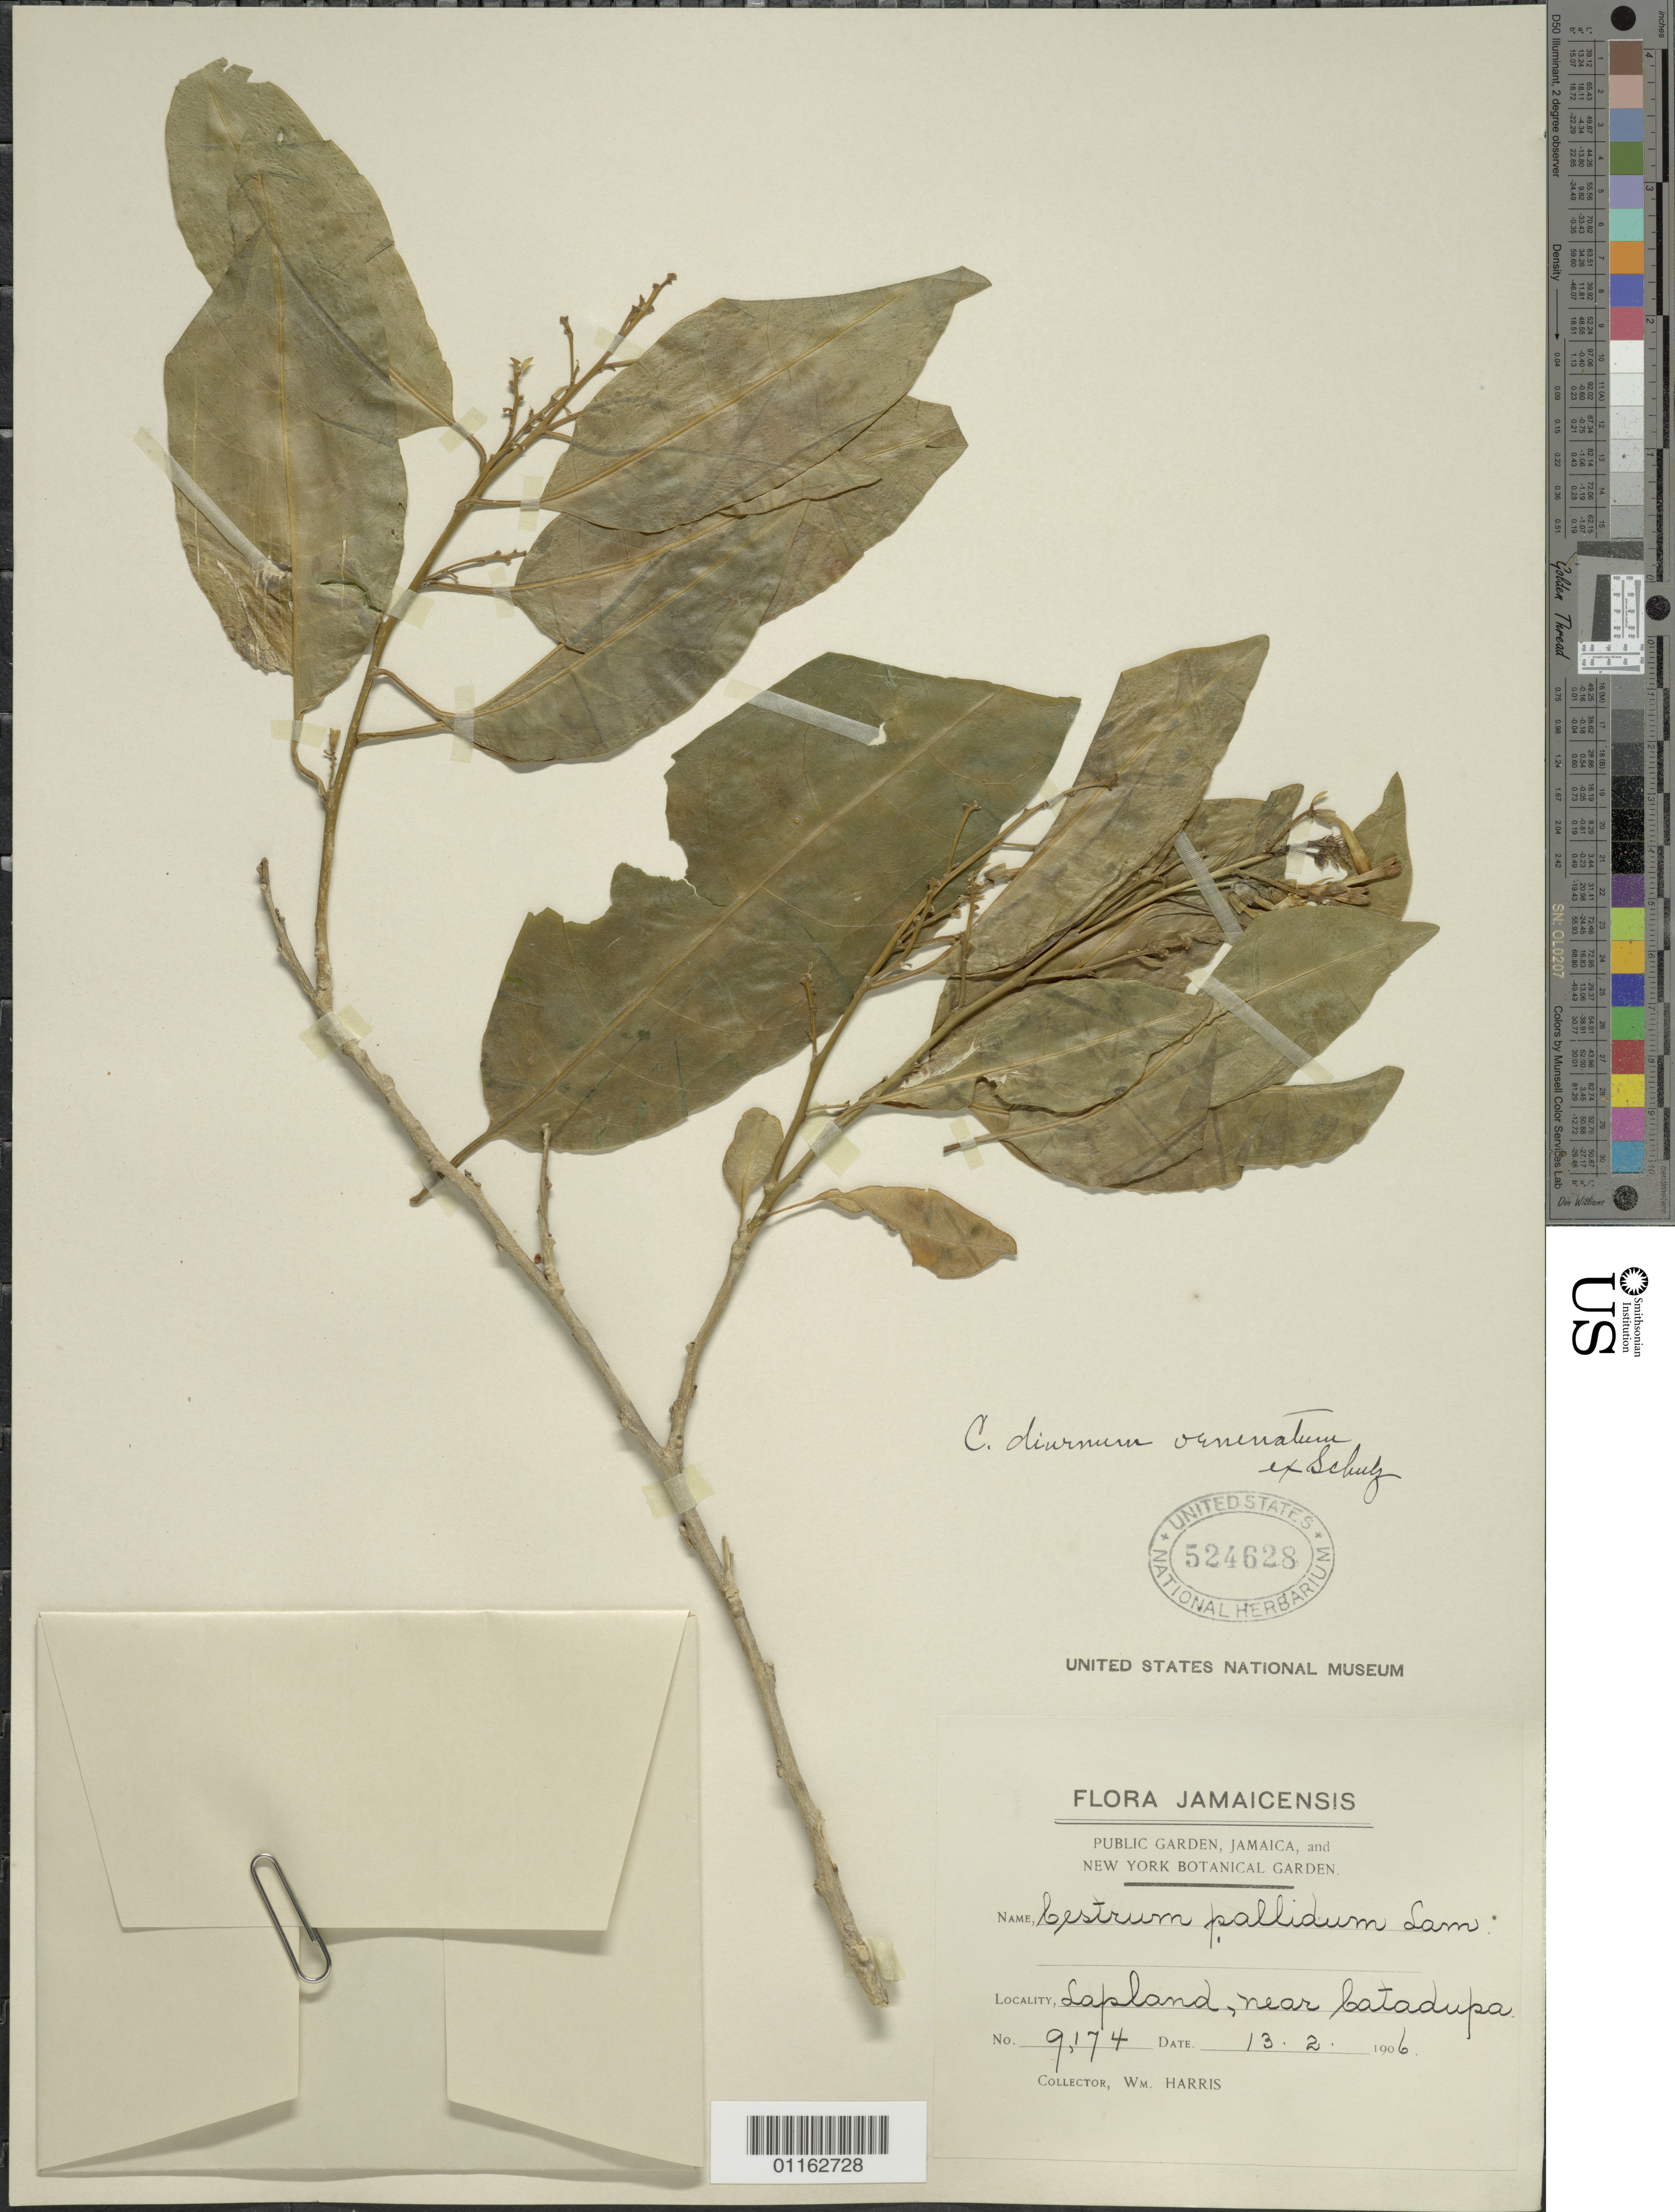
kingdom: Plantae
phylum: Tracheophyta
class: Magnoliopsida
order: Solanales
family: Solanaceae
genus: Cestrum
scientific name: Cestrum pallidum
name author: Lam.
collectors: W. Harris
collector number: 9174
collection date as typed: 13 Feb 1906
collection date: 1906-02-13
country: Jamaica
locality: Lapland, near Gatadupa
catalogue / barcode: US 524628